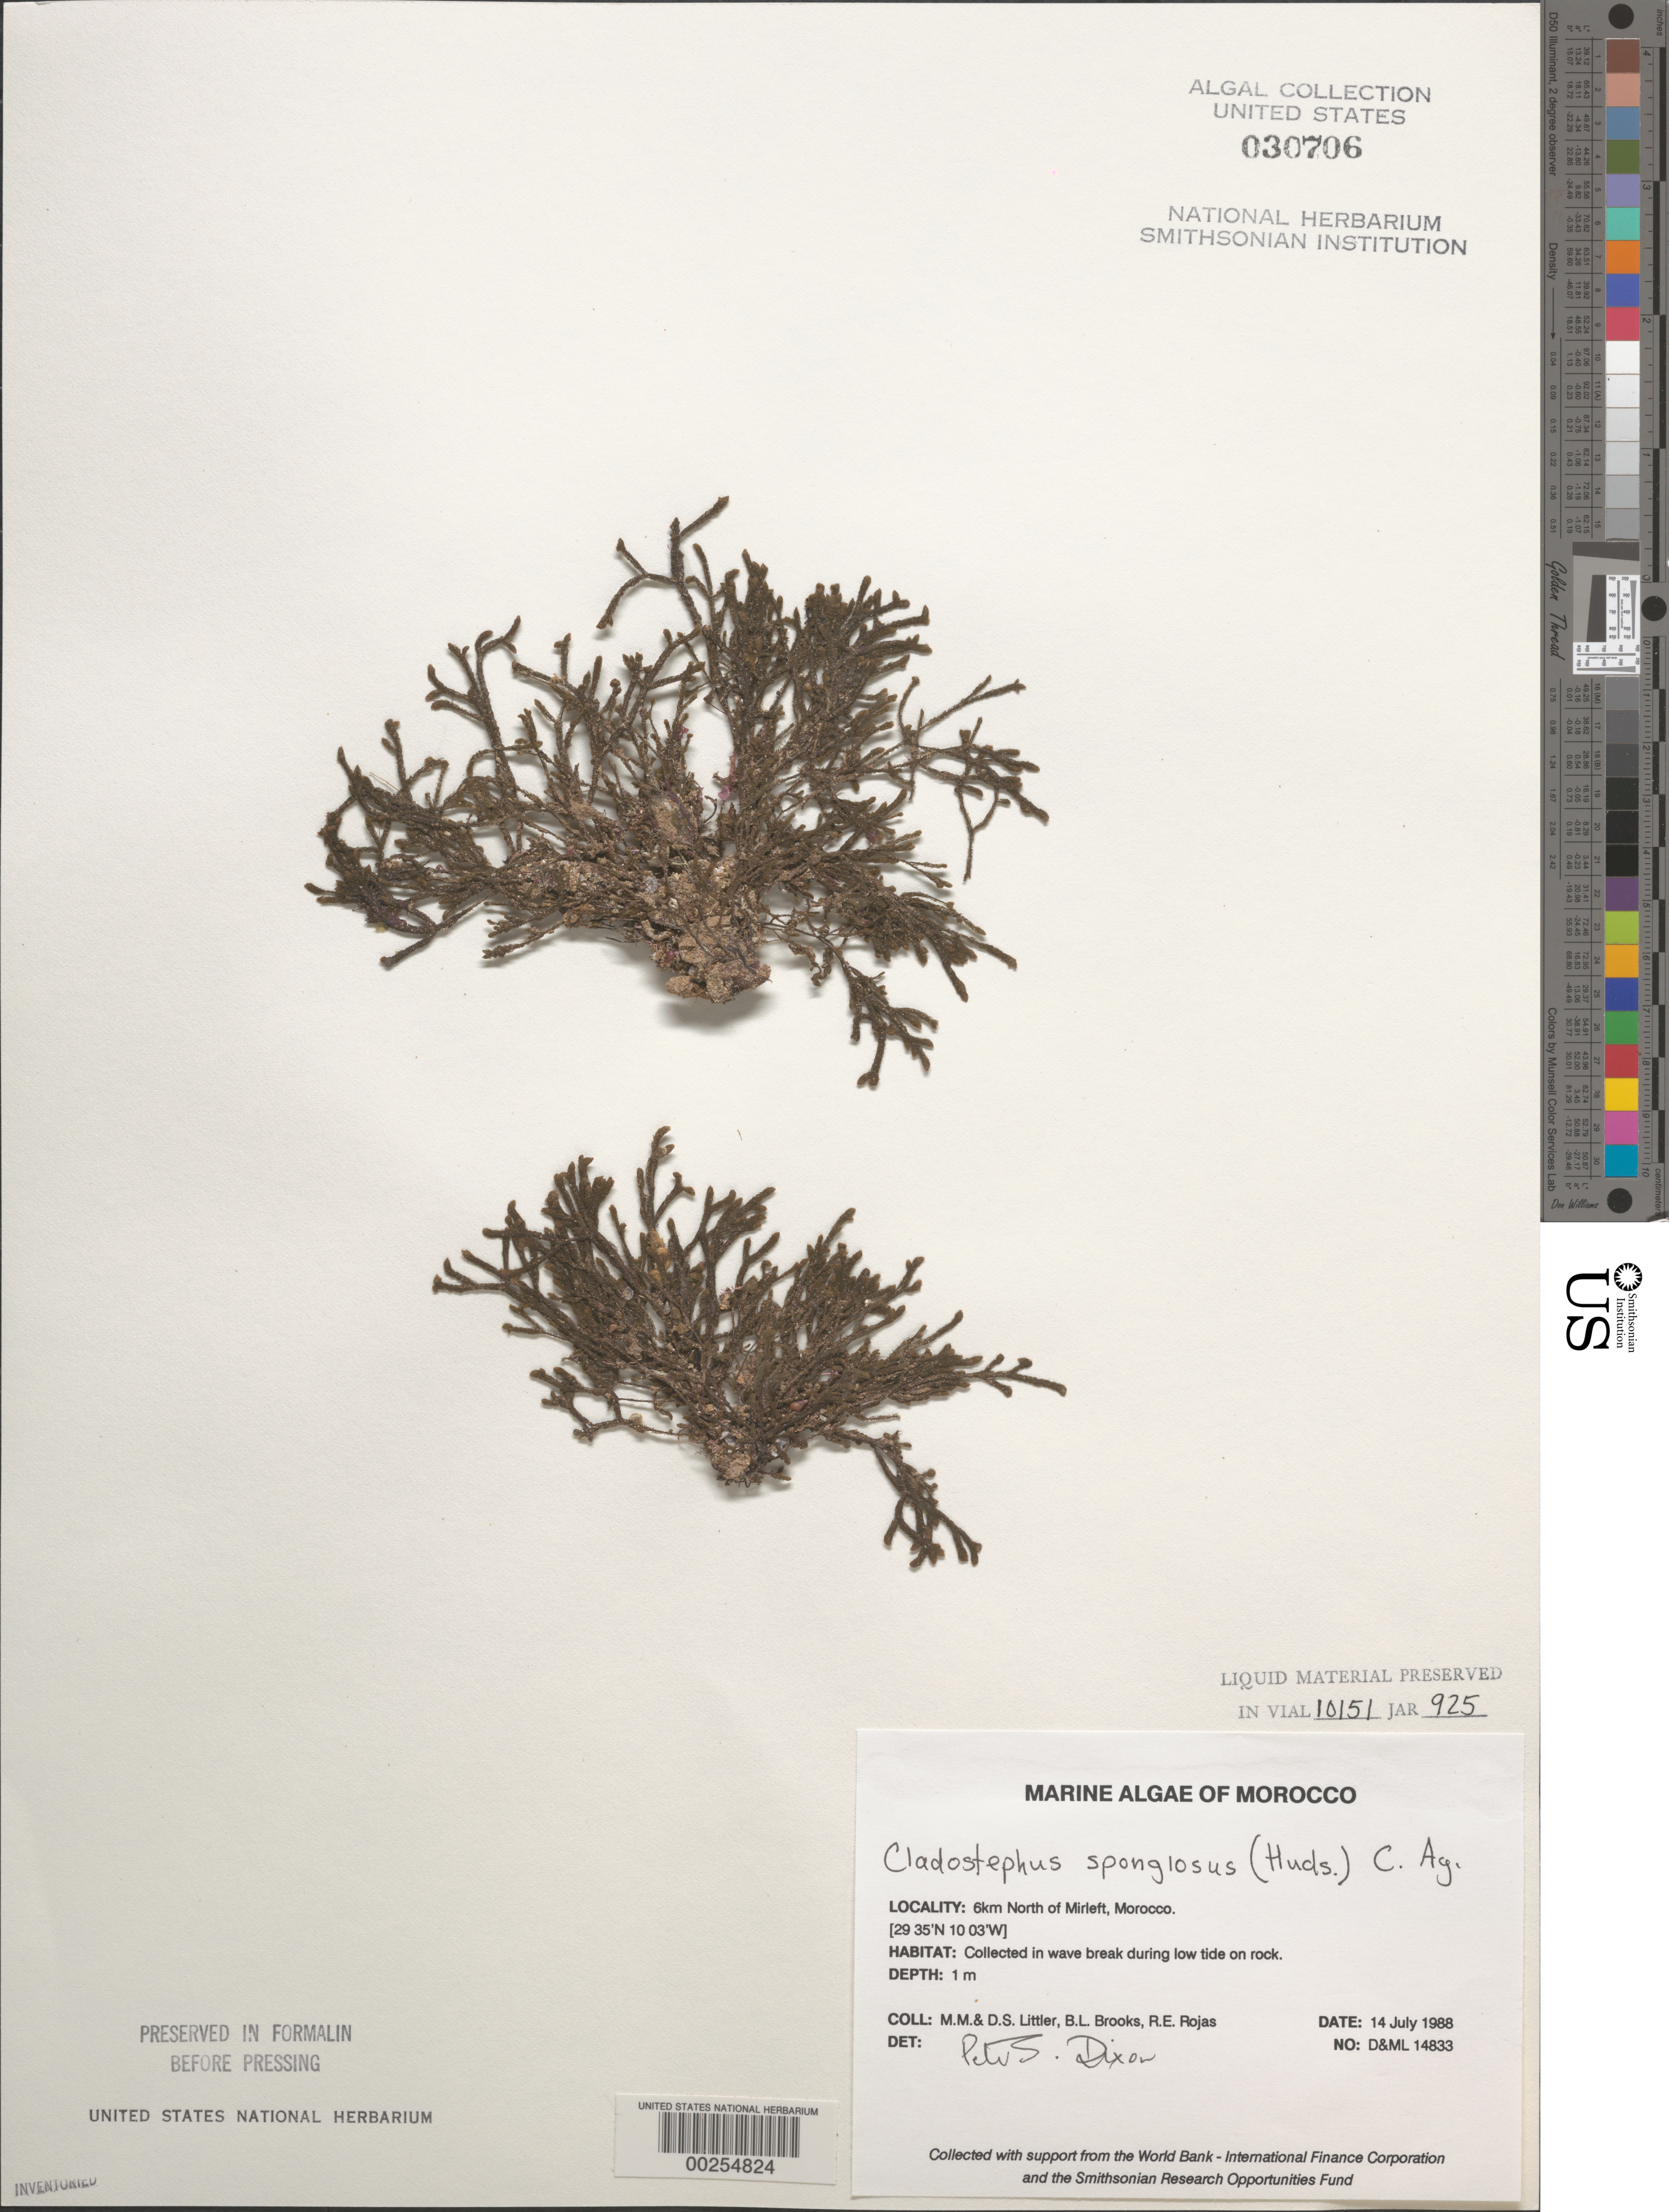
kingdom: Chromista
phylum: Ochrophyta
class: Phaeophyceae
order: Sphacelariales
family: Cladostephaceae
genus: Cladostephus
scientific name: Cladostephus spongiosus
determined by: Dixon, P. S.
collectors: M. M. Littler, D. S. Littler, B. Brooks & R. Rojas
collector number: D&ML 14833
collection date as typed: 14 Jul 1988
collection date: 1988-07-14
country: Morocco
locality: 6 km north of Mirleft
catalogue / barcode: US 30706